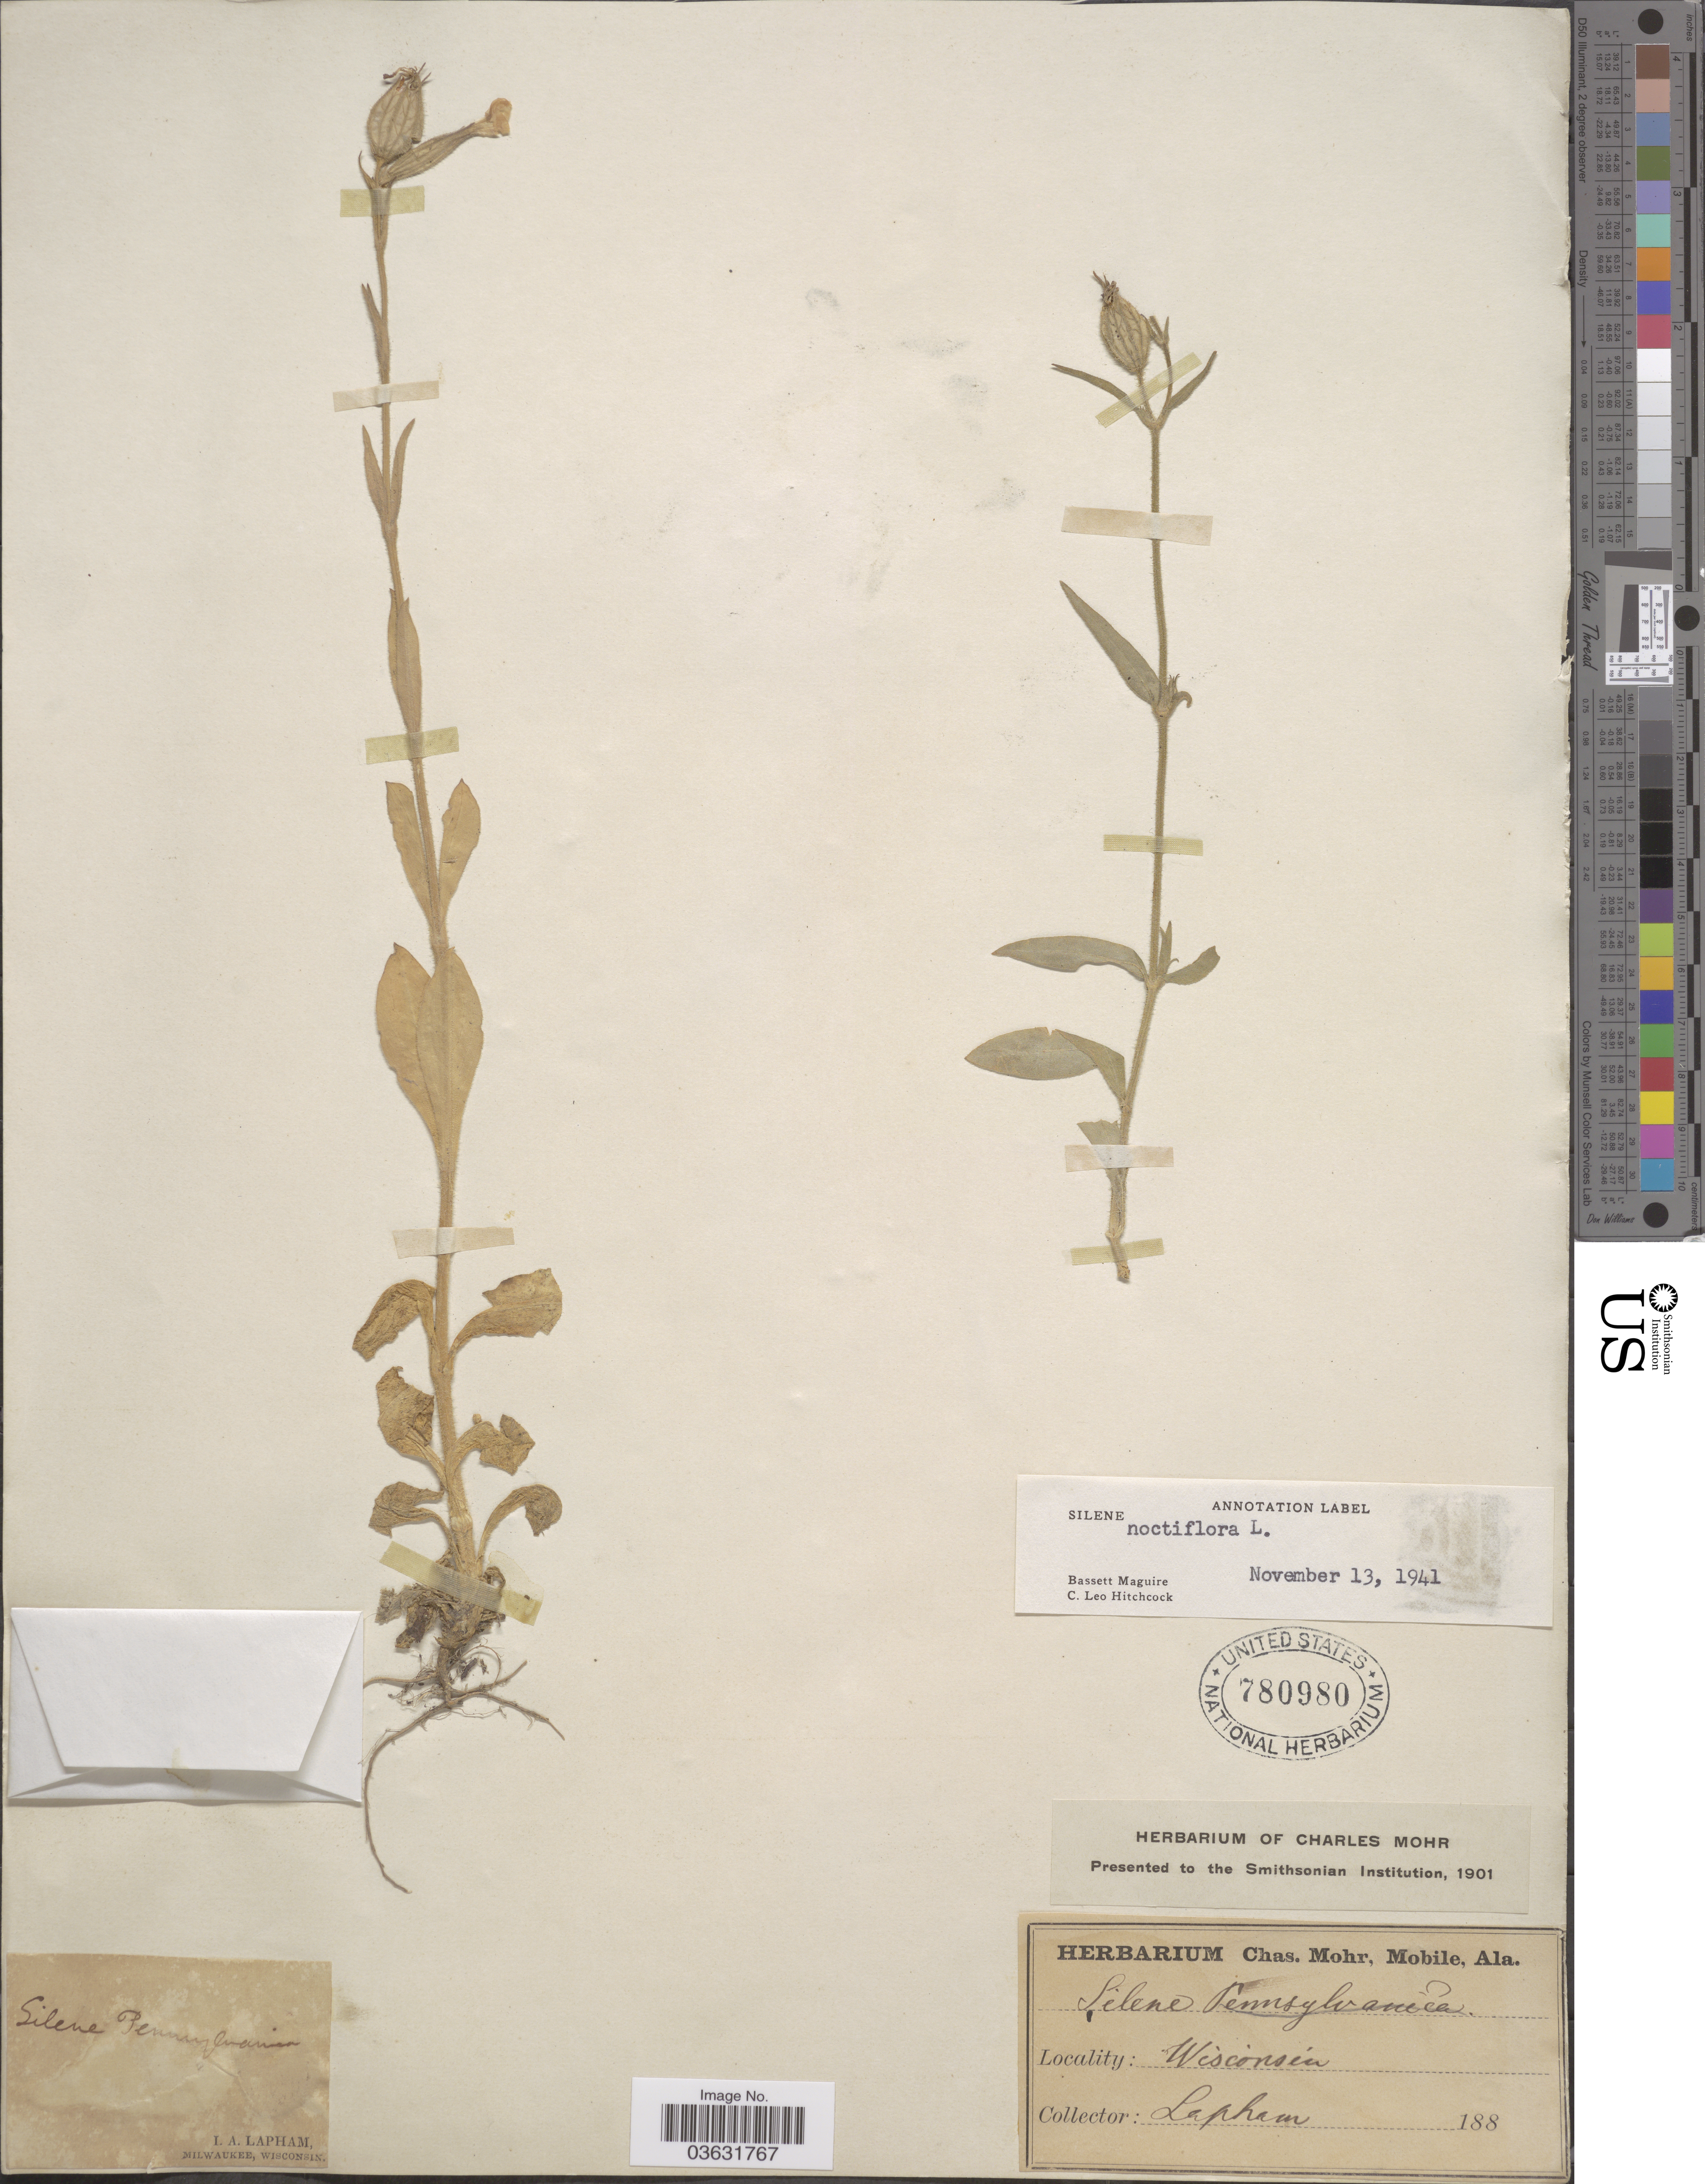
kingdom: Plantae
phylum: Tracheophyta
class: Magnoliopsida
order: Caryophyllales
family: Caryophyllaceae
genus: Silene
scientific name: Silene noctiflora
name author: L.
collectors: I. Lapham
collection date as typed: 188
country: United States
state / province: Wisconsin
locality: Milwaukee.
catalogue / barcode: US 780980